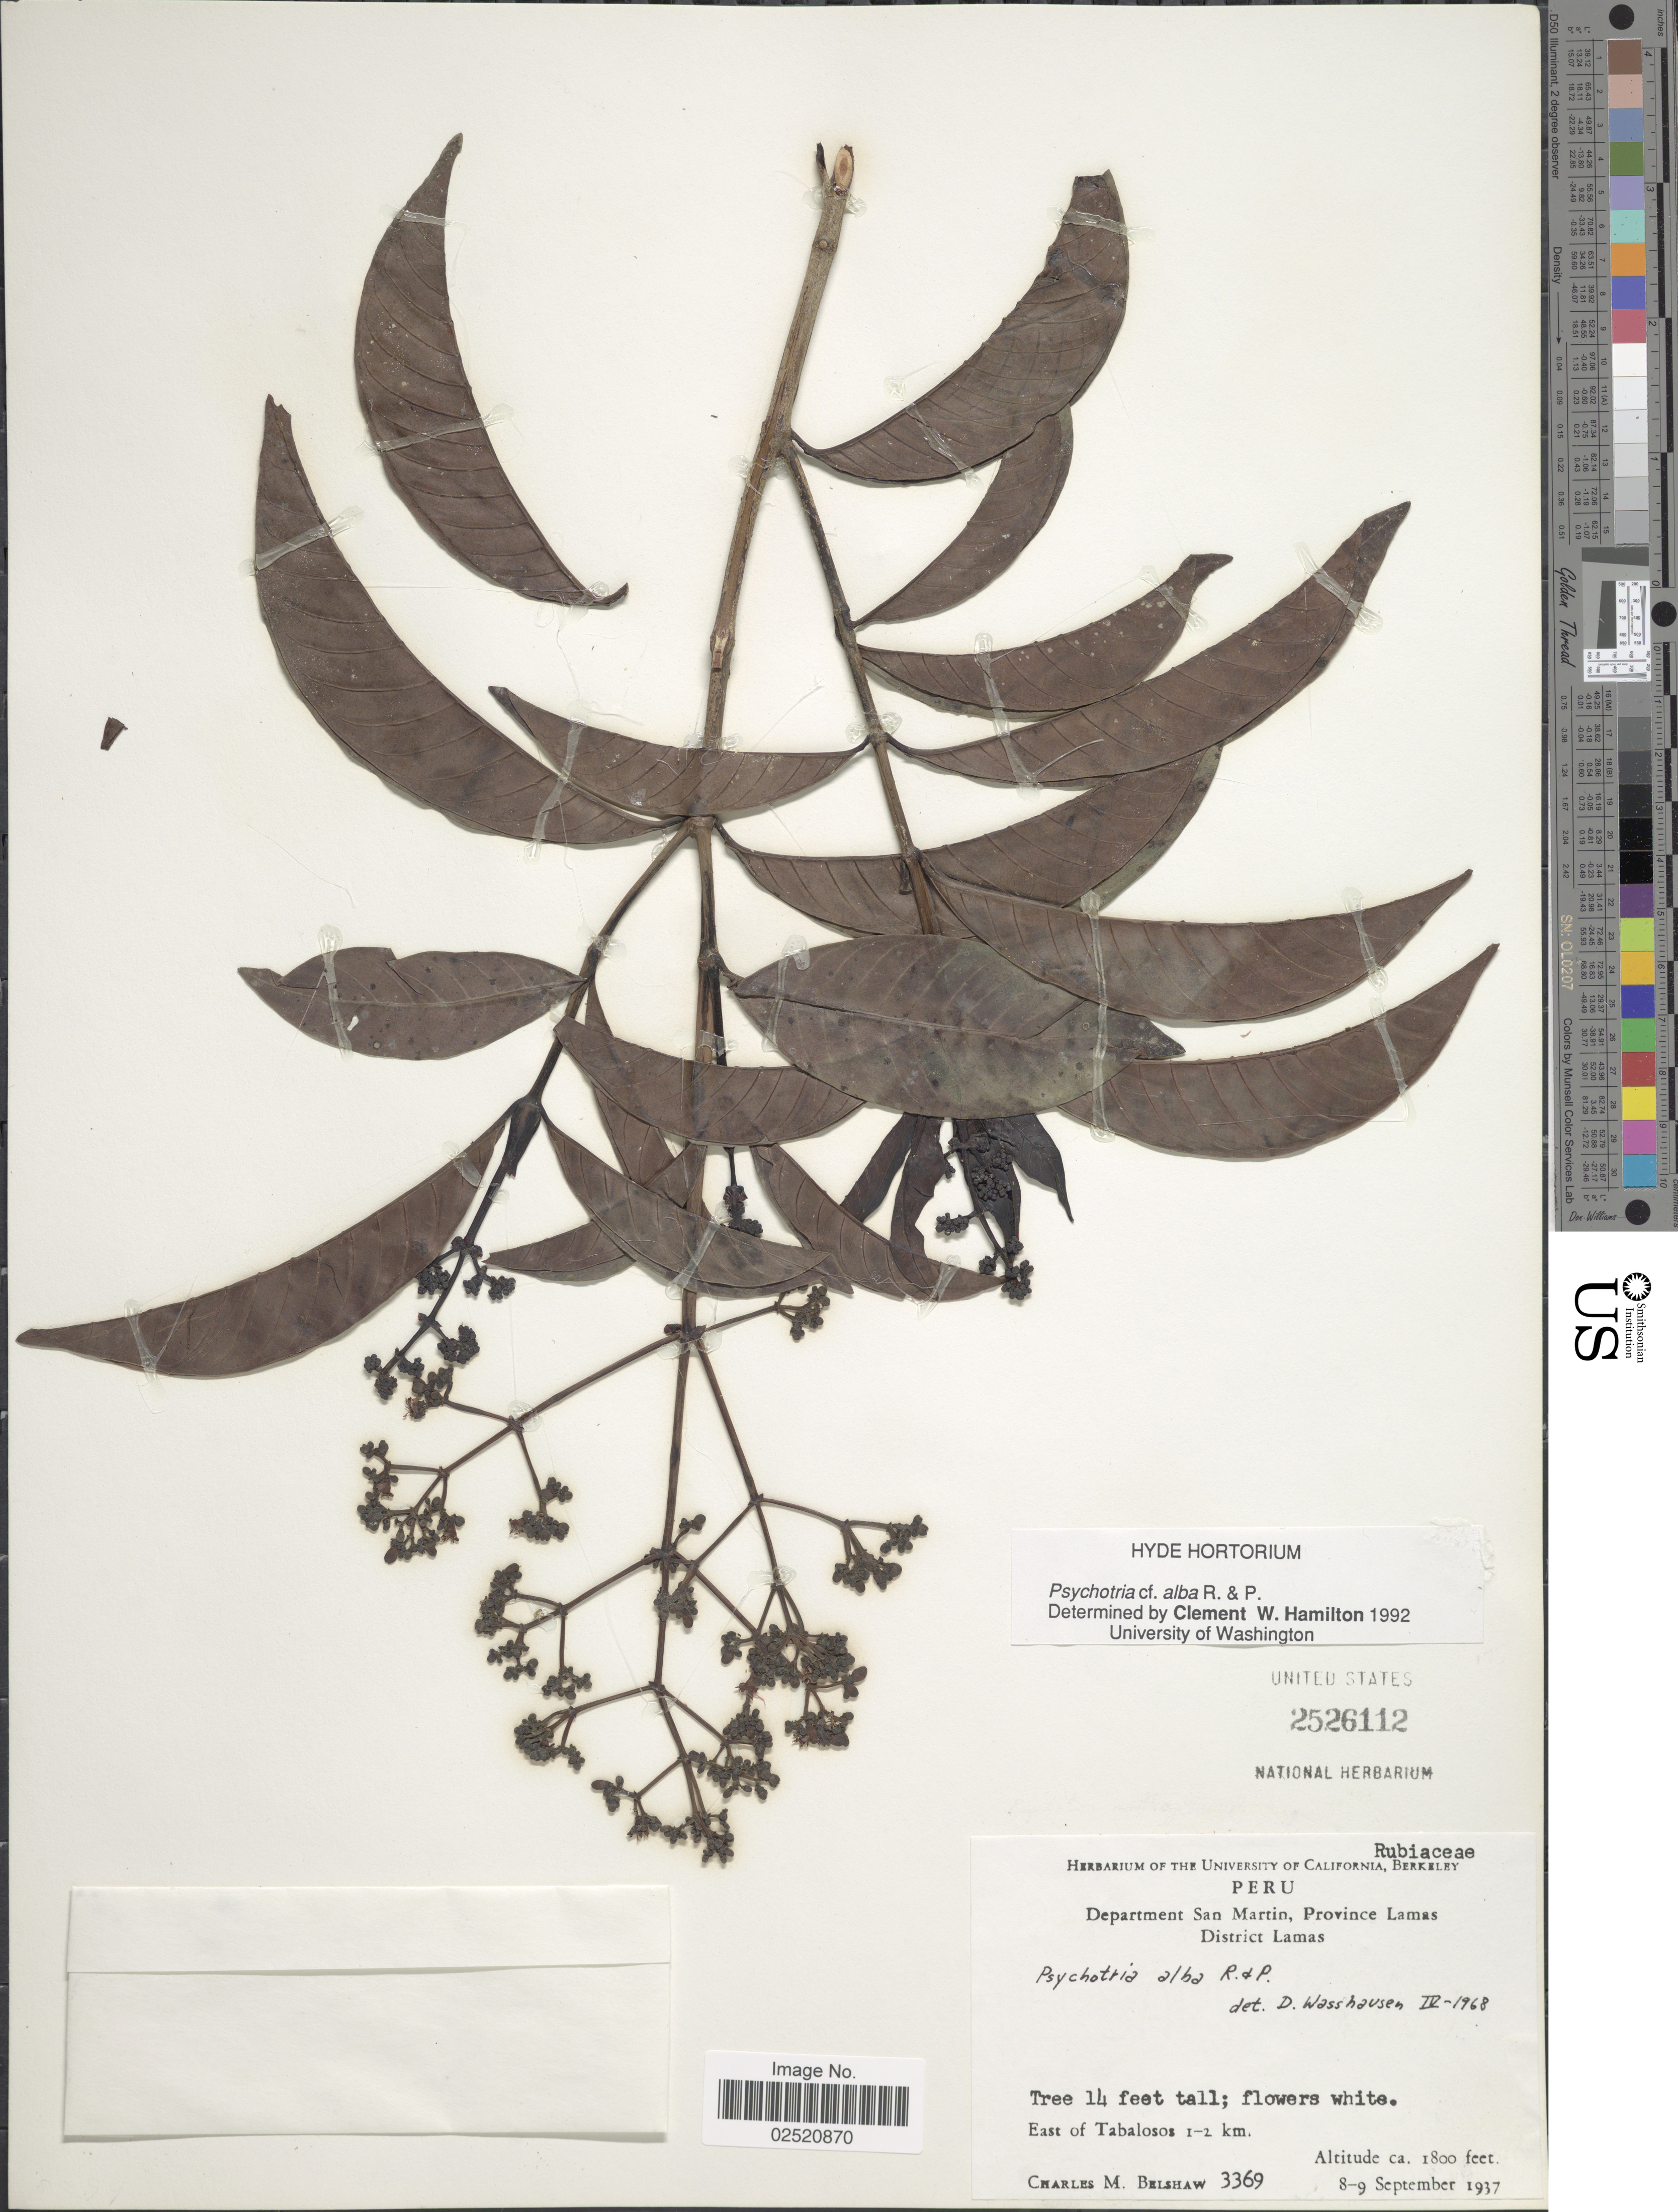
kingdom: Plantae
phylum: Tracheophyta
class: Magnoliopsida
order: Gentianales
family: Rubiaceae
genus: Psychotria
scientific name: Psychotria alba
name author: Ruiz & Pav.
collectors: C. Shaw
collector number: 3369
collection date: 1937-09-08/1937-09-09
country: Peru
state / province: San Martín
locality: Province Lamas, District Lamas, East of Tabalosos 1-2 km.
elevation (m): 549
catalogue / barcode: US 2526112